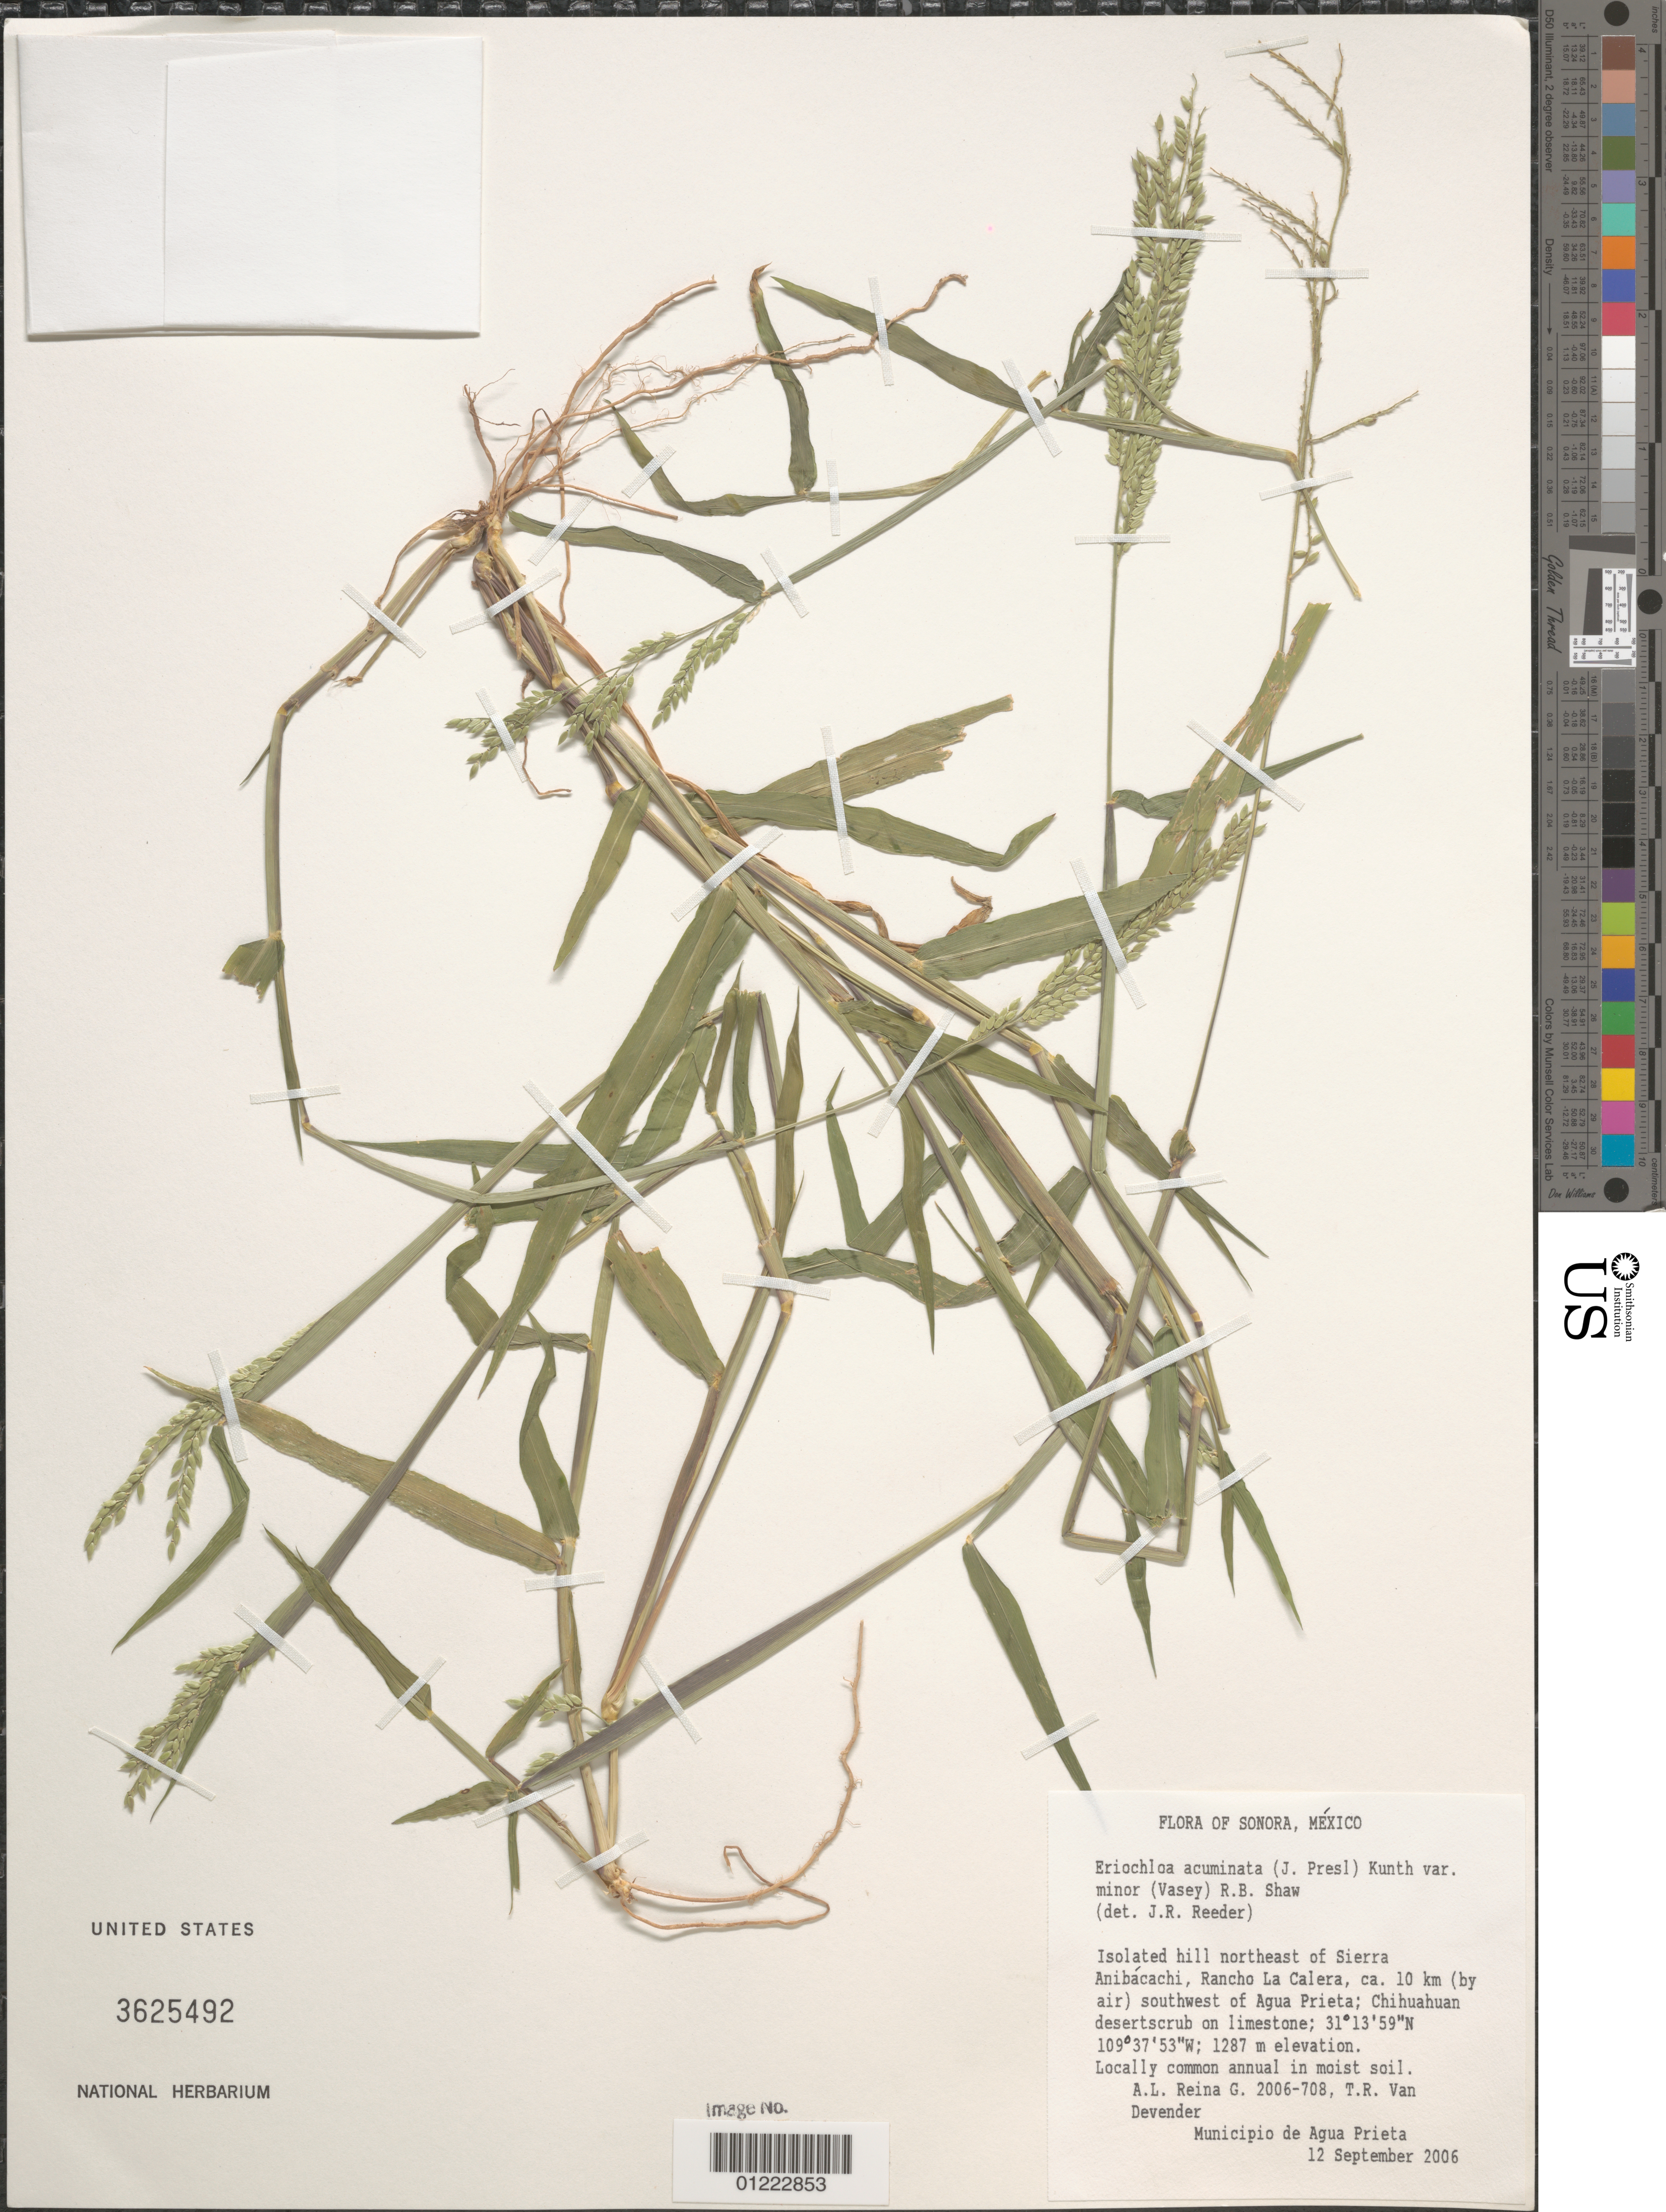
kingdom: Plantae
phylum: Tracheophyta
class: Liliopsida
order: Poales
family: Poaceae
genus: Eriochloa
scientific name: Eriochloa acuminata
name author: (J. Presl) Kunth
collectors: A. L. Reina G. & T. R. Van Devender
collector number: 2006-708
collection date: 2006-09-12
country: Mexico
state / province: Sonora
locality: Isolated hill northeast of Sierra Anibacachi, Rancho La Calera, ca. 10 km (by air) southwest of Agua Prieta; Chihuahuan desertscrub on limestone; Municipio de Agua Prieta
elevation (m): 1287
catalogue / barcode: US 3625492